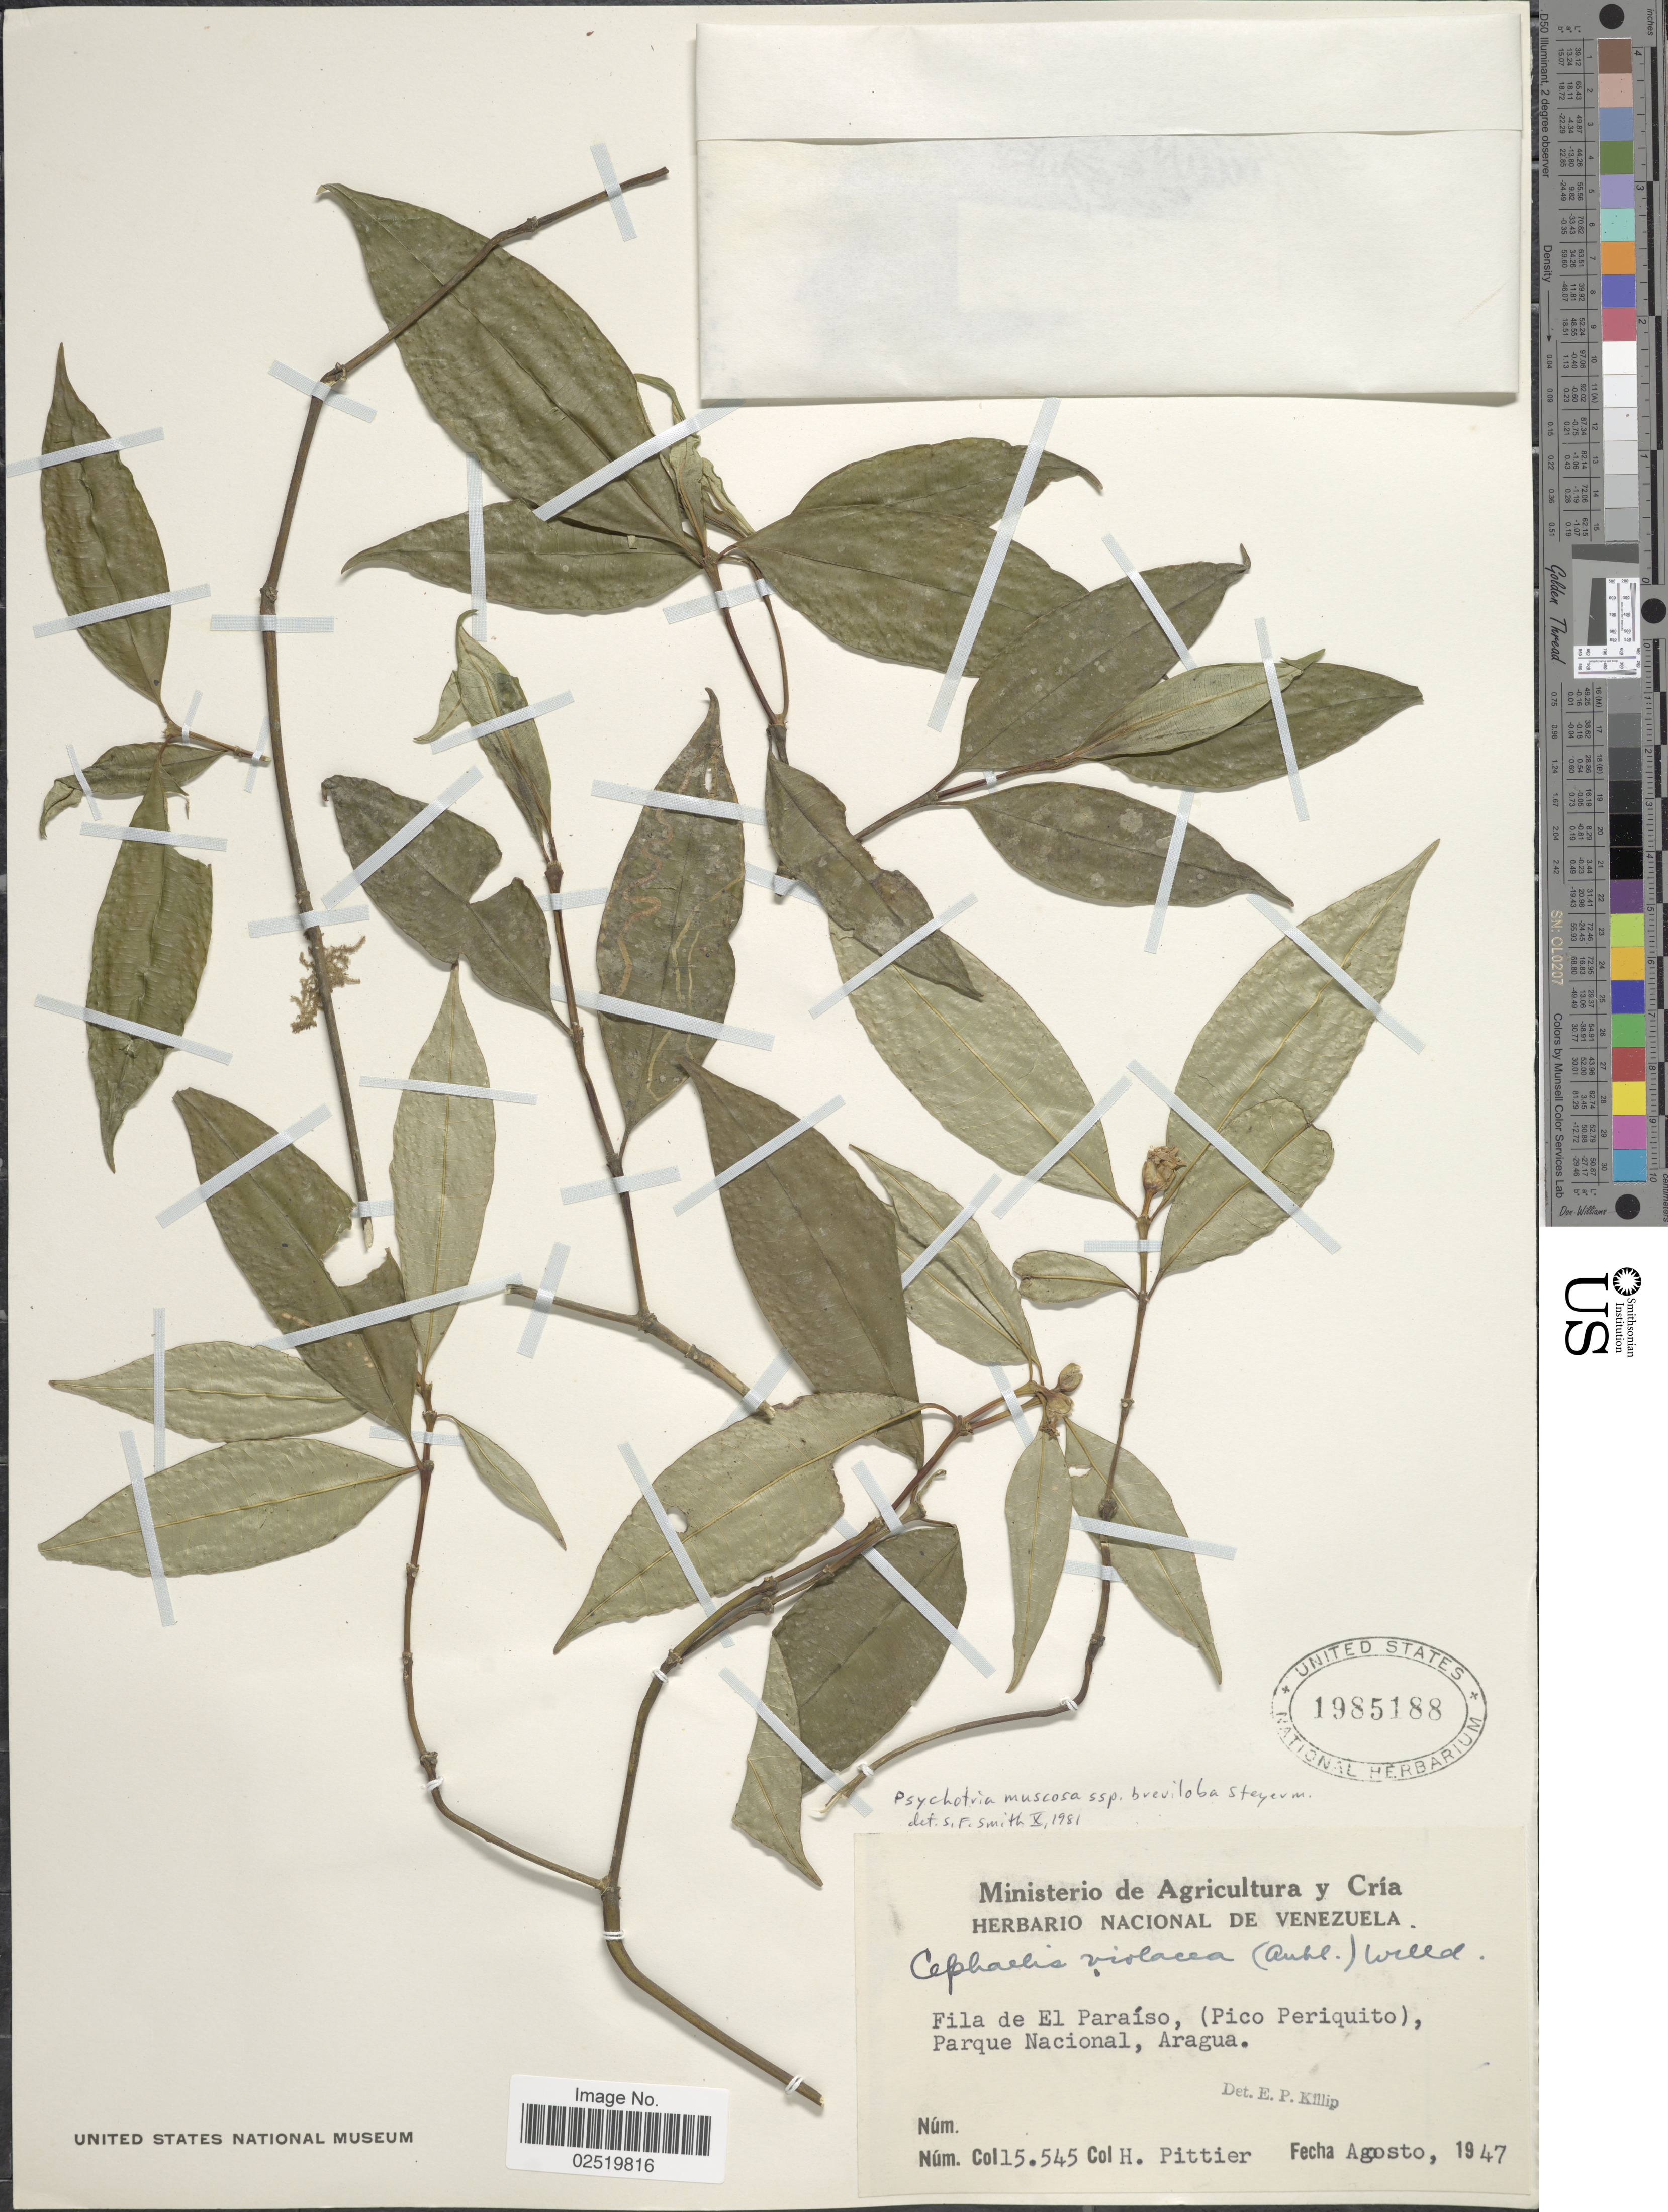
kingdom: Plantae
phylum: Tracheophyta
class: Magnoliopsida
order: Gentianales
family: Rubiaceae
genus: Psychotria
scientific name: Psychotria muscosa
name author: (Jacq.) Steyerm.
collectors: H. F. Pittier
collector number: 15545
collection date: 1947-08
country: Venezuela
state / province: Aragua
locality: Fila de El Paraiso, (Pico Periquito), Paruq Nacional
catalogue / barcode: US 1985188